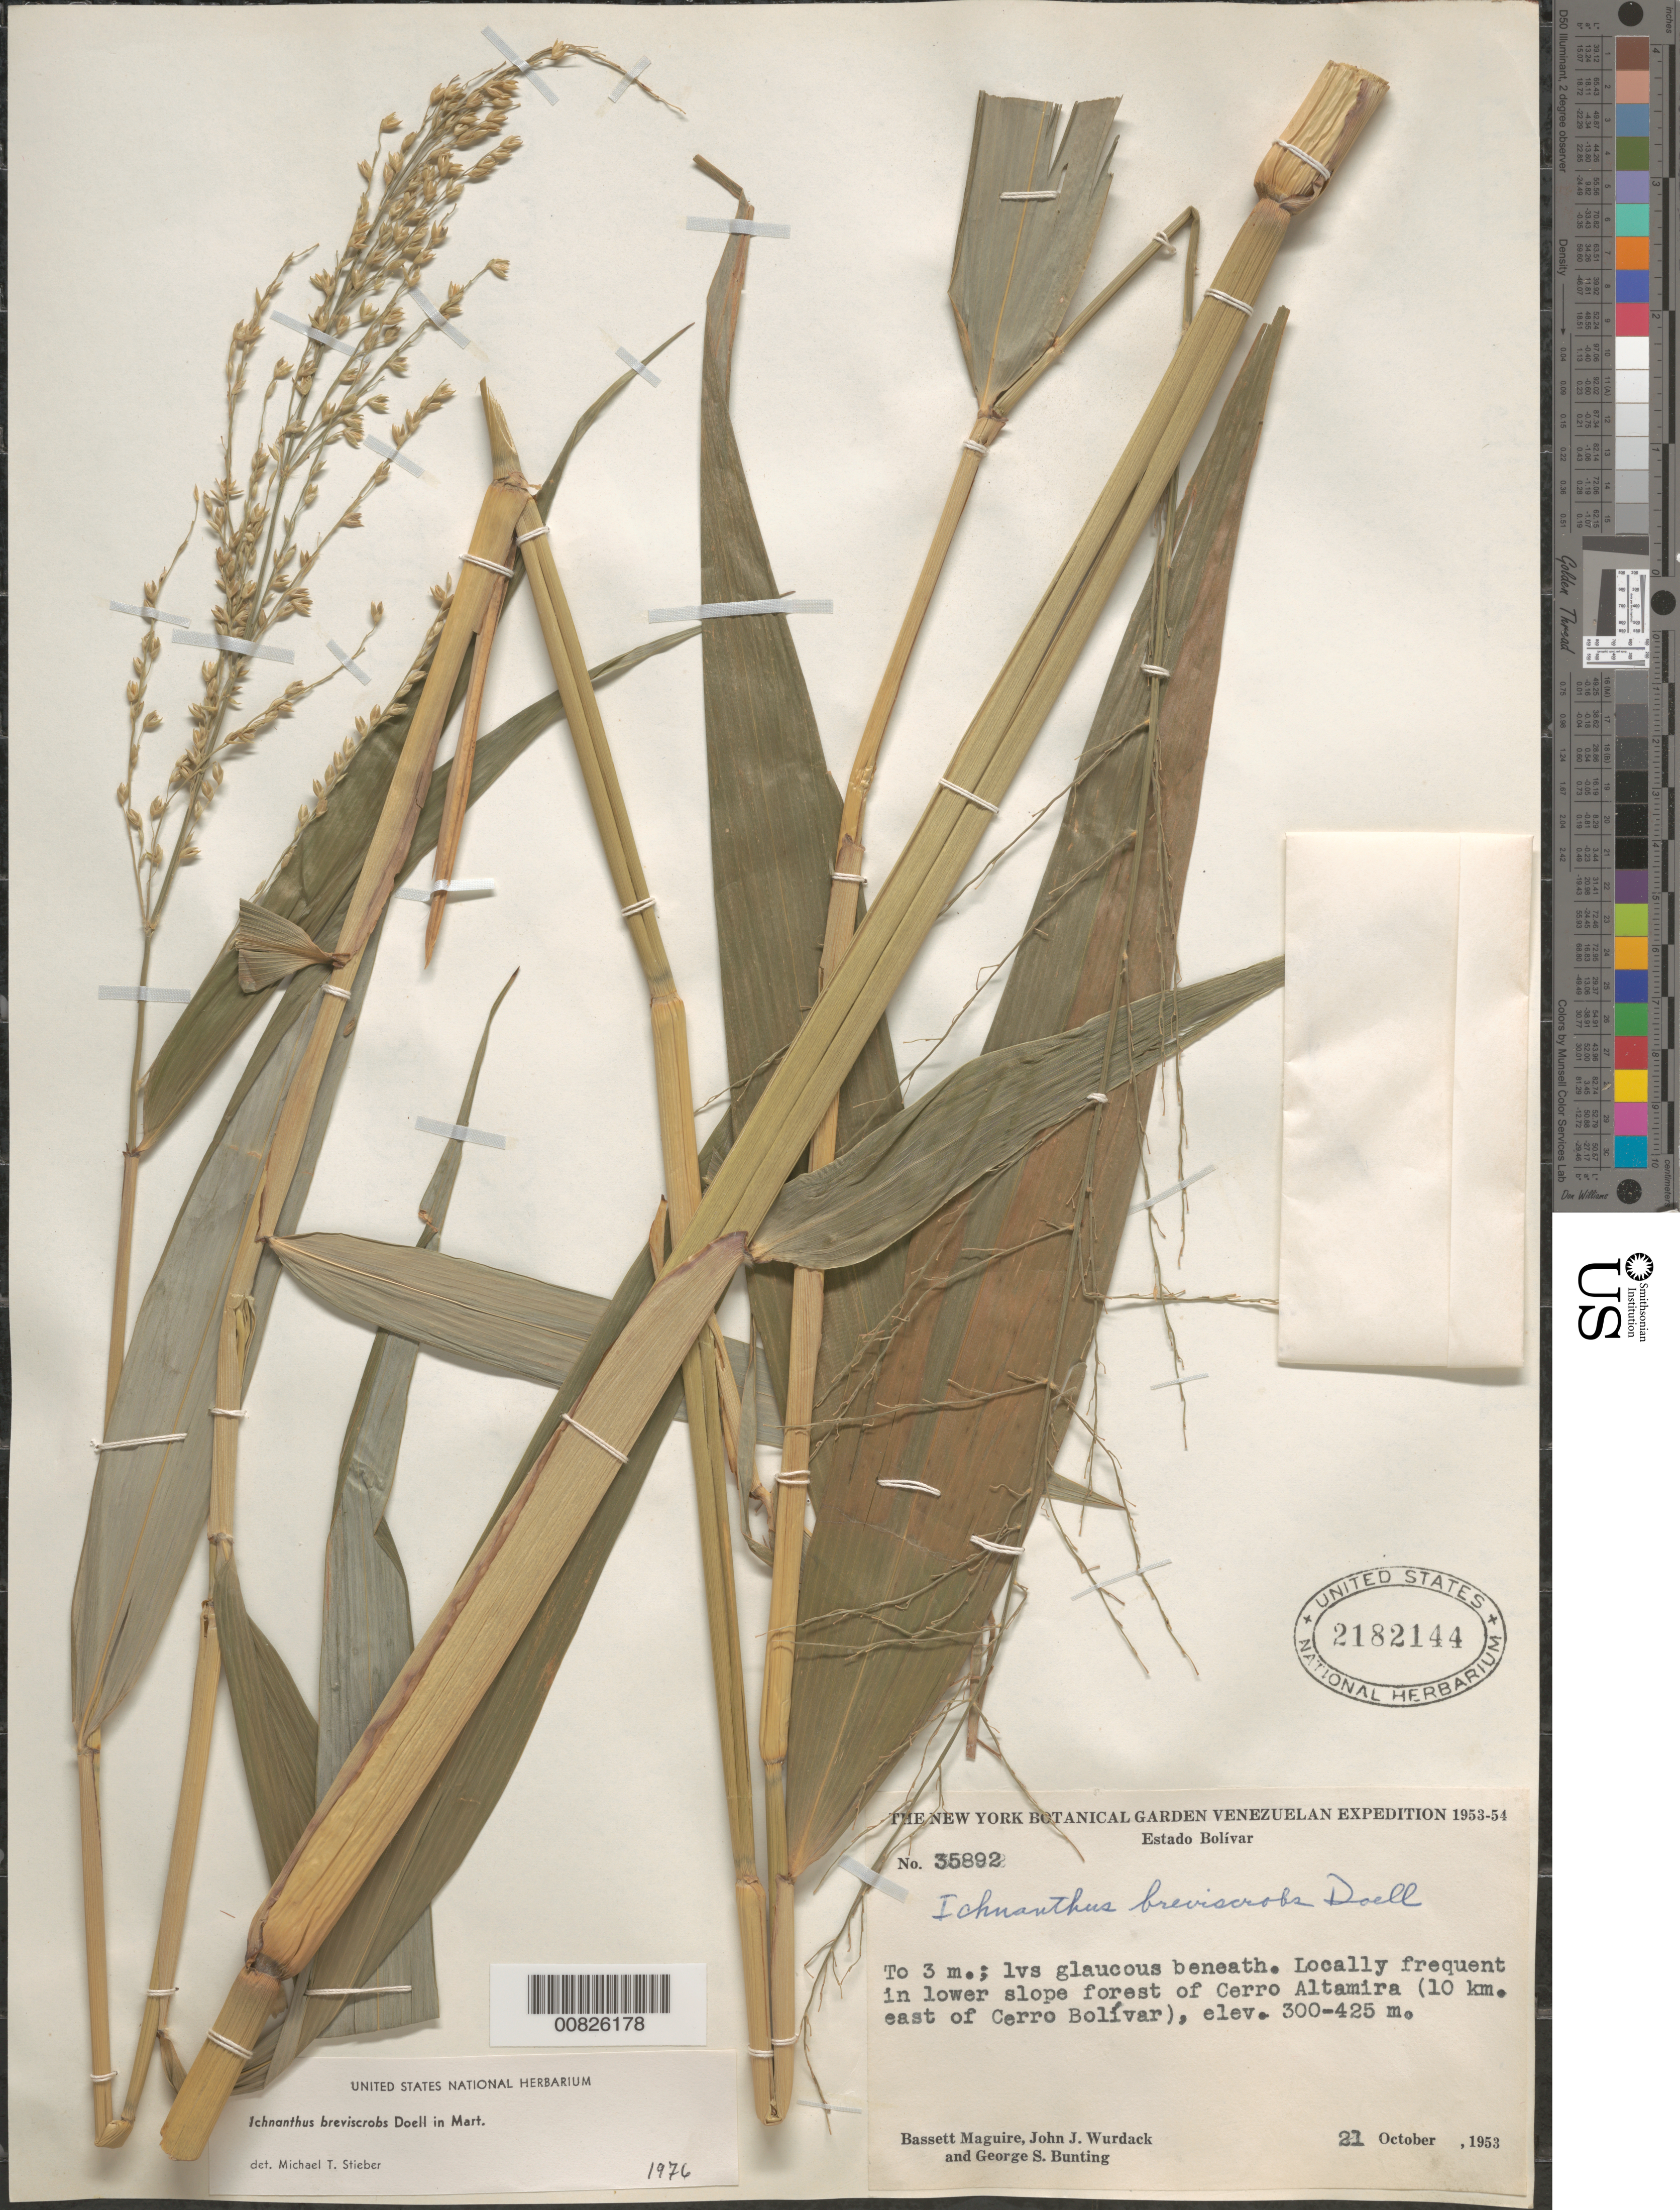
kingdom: Plantae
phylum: Tracheophyta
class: Liliopsida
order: Poales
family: Poaceae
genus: Ichnanthus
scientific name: Ichnanthus breviscrobs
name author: Döll in Mart.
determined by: Stieber, M. T.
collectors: B. Maguire, J. J. Wurdack & G. S. Bunting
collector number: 35892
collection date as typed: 21-Oct-53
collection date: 1953-10-21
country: Venezuela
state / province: Bolívar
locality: Cerro Altamira, 10 km E of Ciudad Piar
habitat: Lower slope forest of cerro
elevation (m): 300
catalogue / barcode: US 2182144